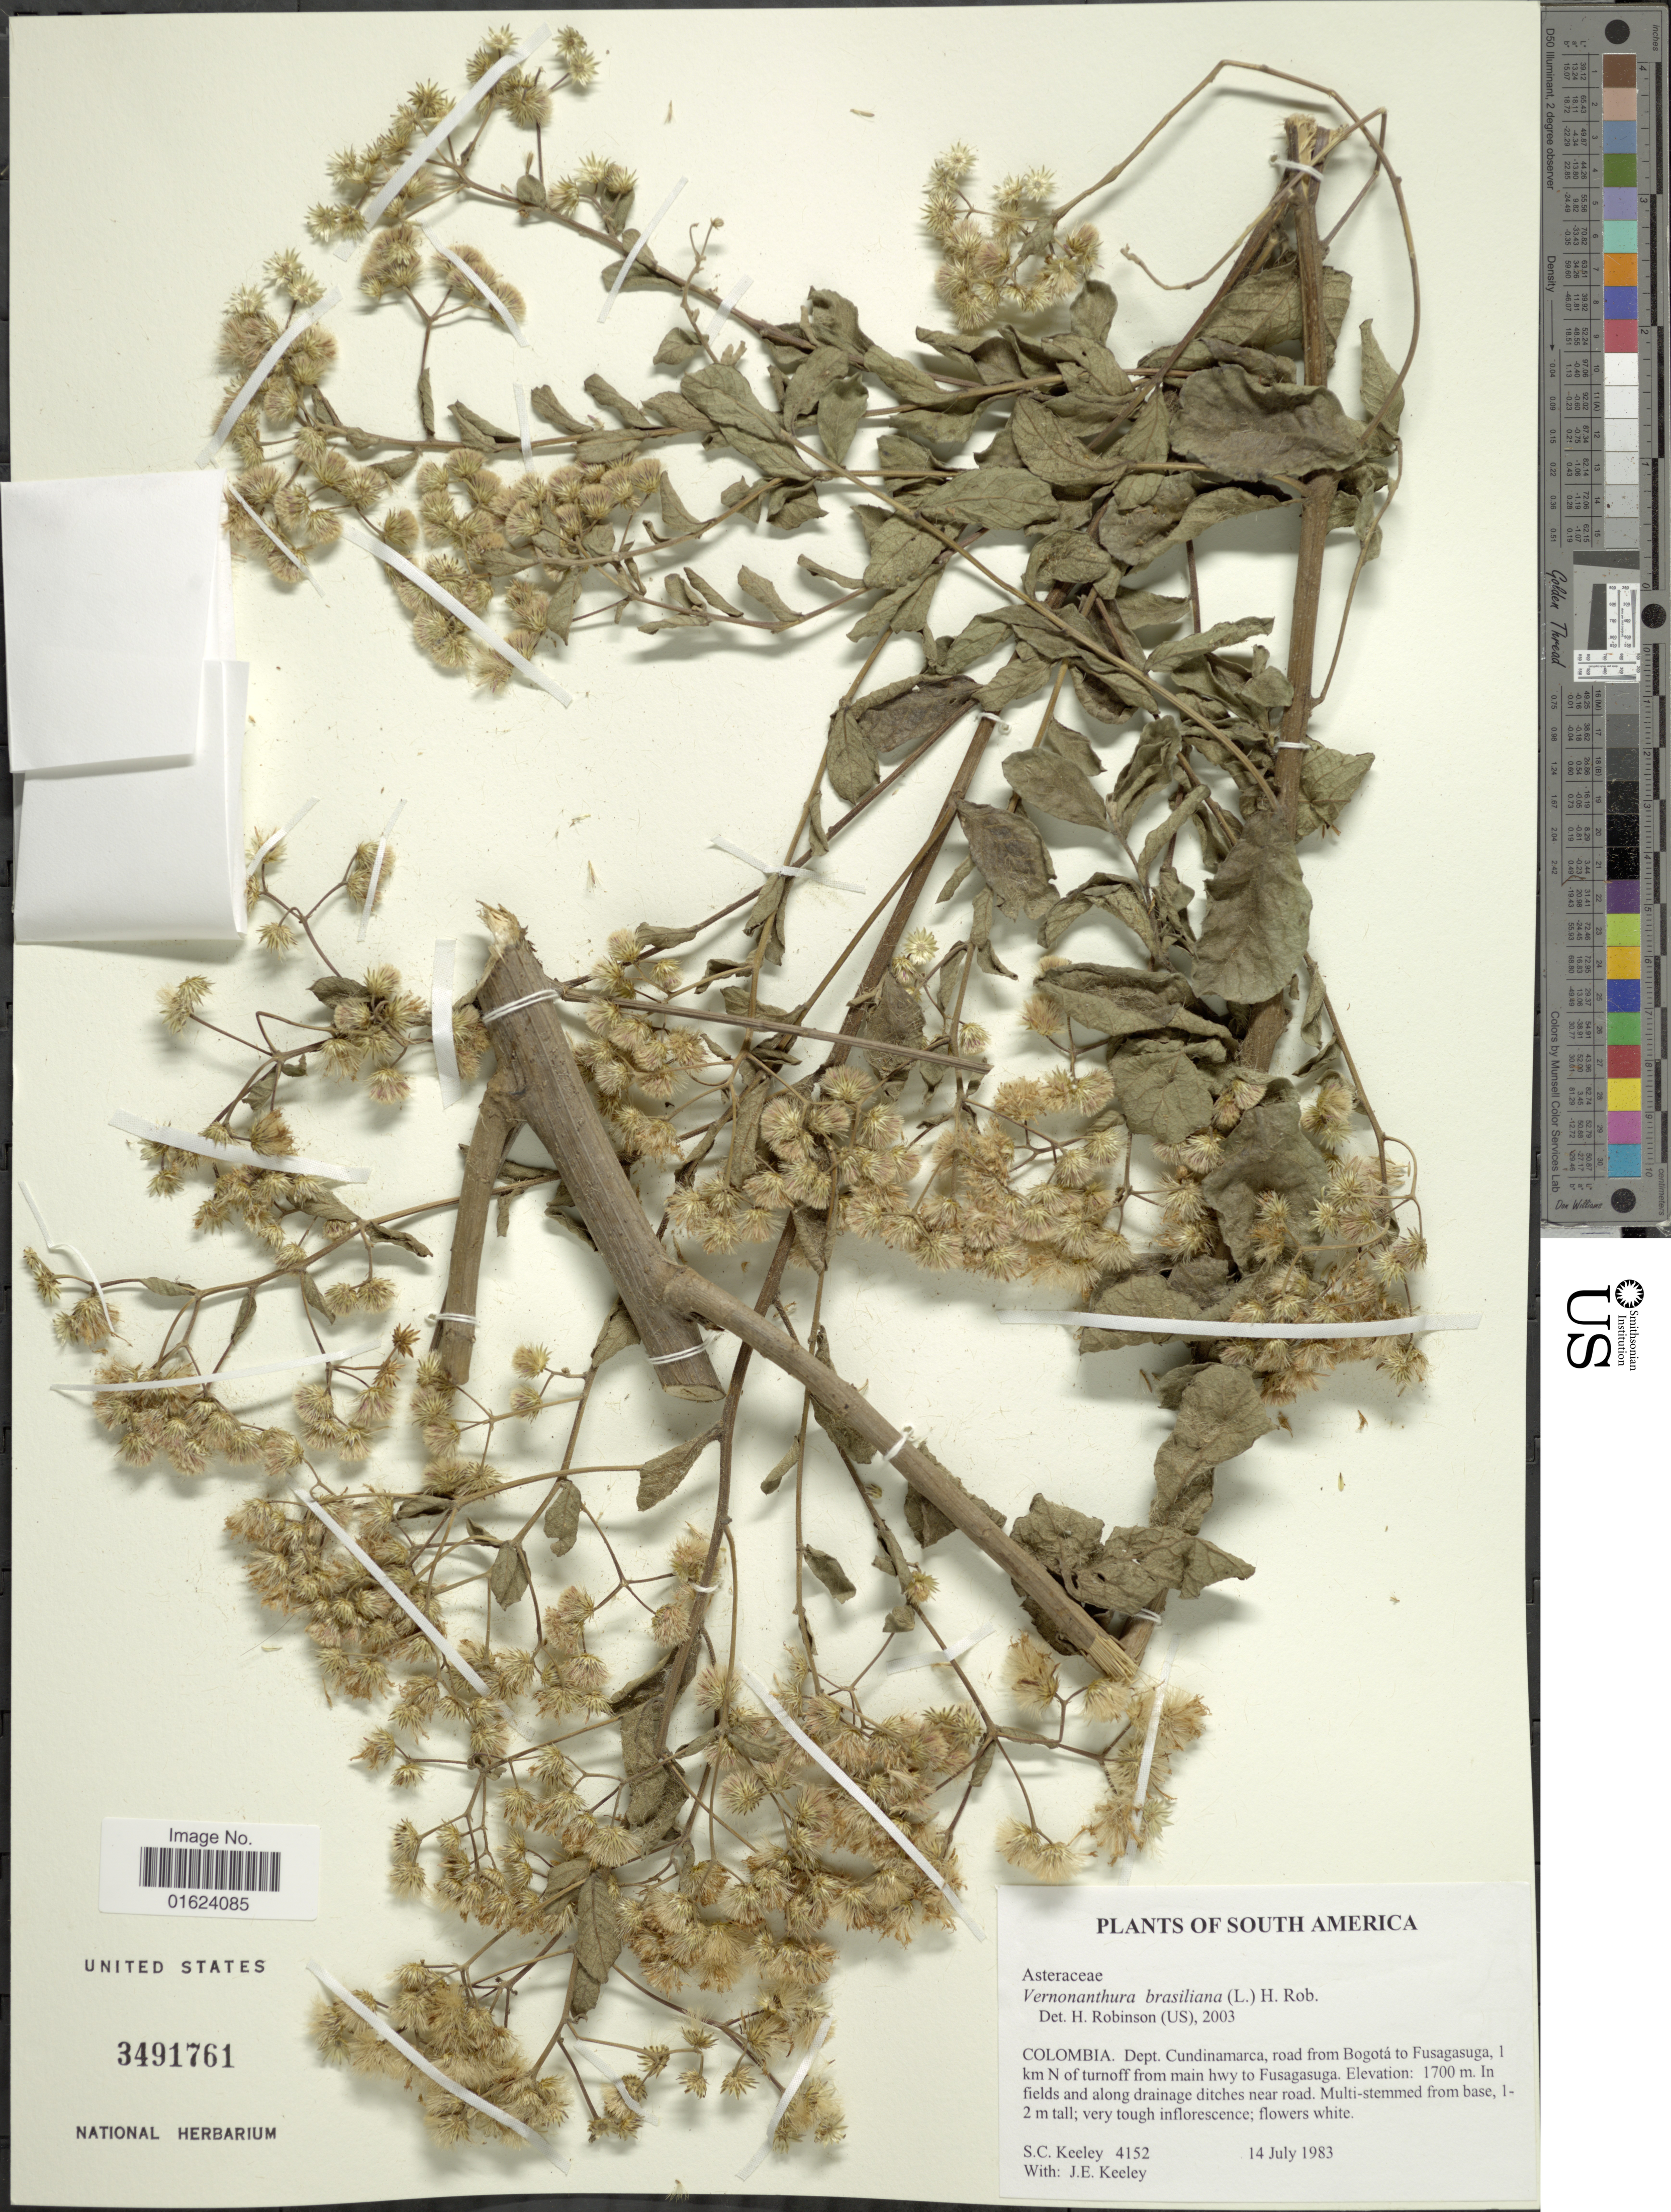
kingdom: Plantae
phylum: Tracheophyta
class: Magnoliopsida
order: Asterales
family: Asteraceae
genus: Vernonia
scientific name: Vernonia brasiliana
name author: (L.) Druce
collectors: S. C. Keeley & J. E. Keeley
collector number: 4152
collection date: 1983-07-17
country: Colombia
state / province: Cundinamarca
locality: Colombia. Dept. Cundinamarca, road from Bogota to Fusagasuga, I km N of turnoff from main hwy to Fusagasuga.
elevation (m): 1700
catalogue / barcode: US 3491761